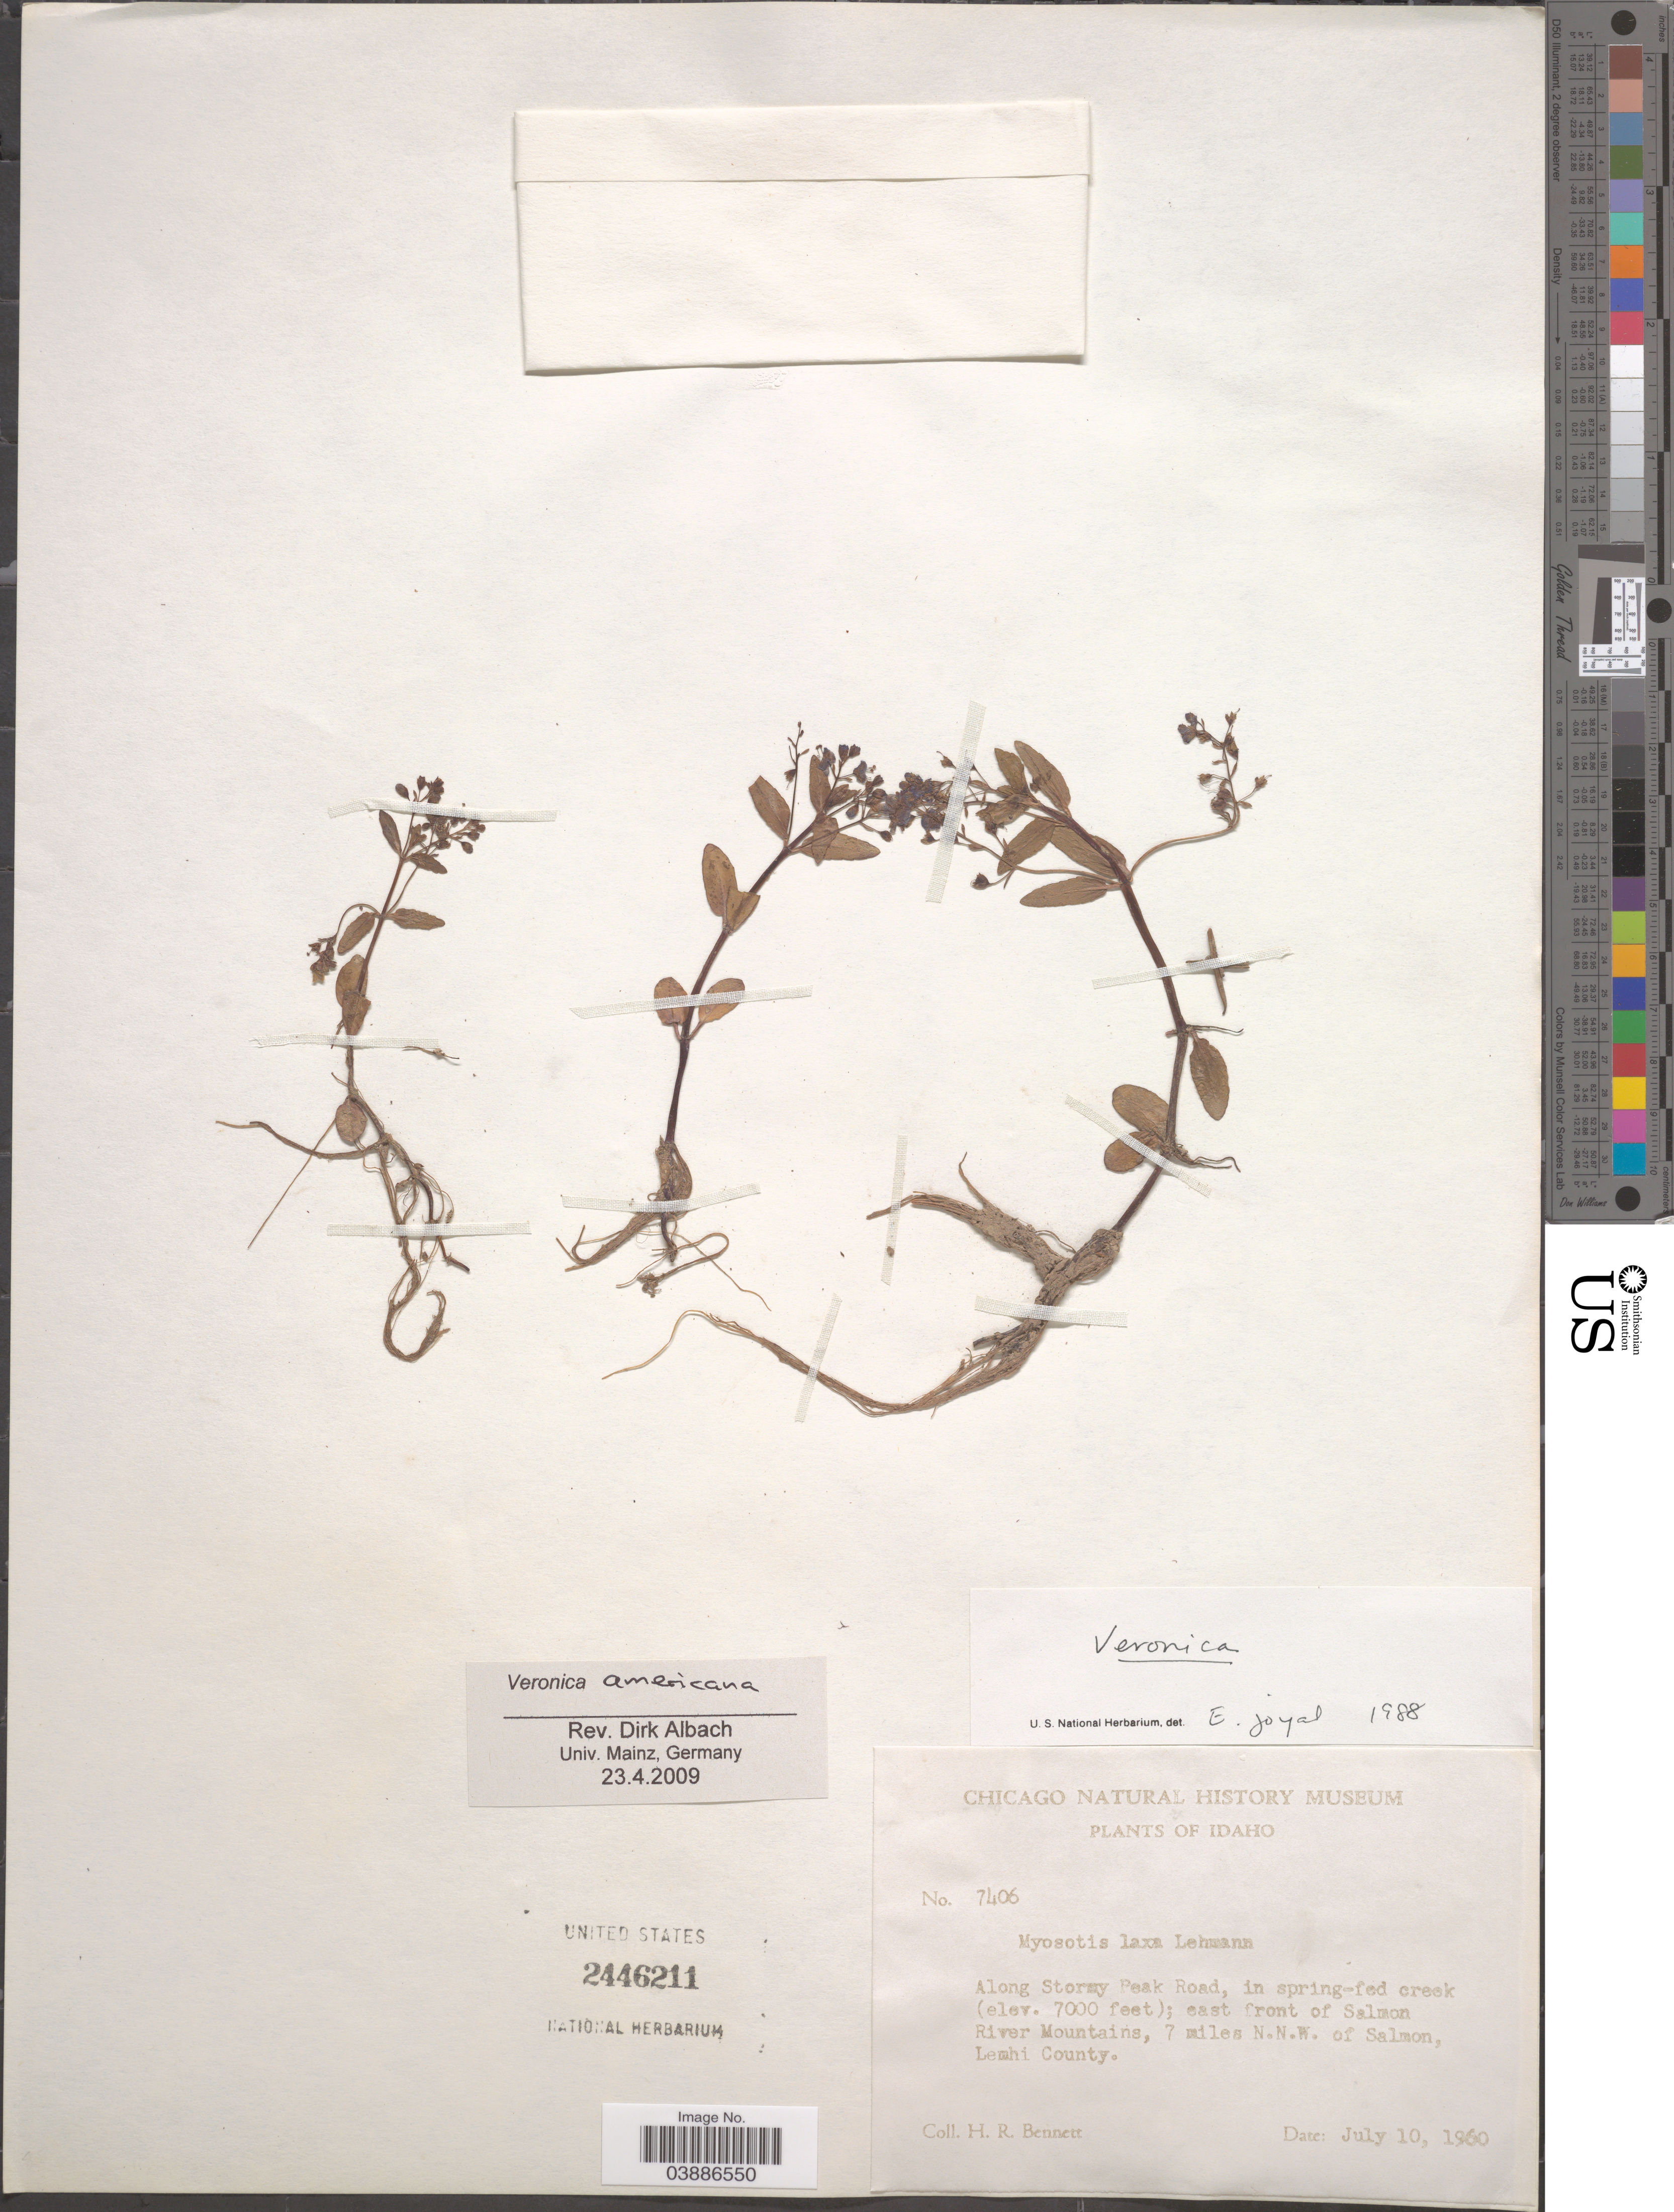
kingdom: Plantae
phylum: Tracheophyta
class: Magnoliopsida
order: Lamiales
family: Plantaginaceae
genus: Veronica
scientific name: Veronica americana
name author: Schwein. ex Benth.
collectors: H. R. Bennett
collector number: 7406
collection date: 1960-07-10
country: United States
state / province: Idaho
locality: Along Stormy Peak Road, in spring-fed creek; east front of Salmon River Mountains, 7 miles N.N.W. of Salmon, Lemhi County.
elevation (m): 2134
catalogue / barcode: US 2446211